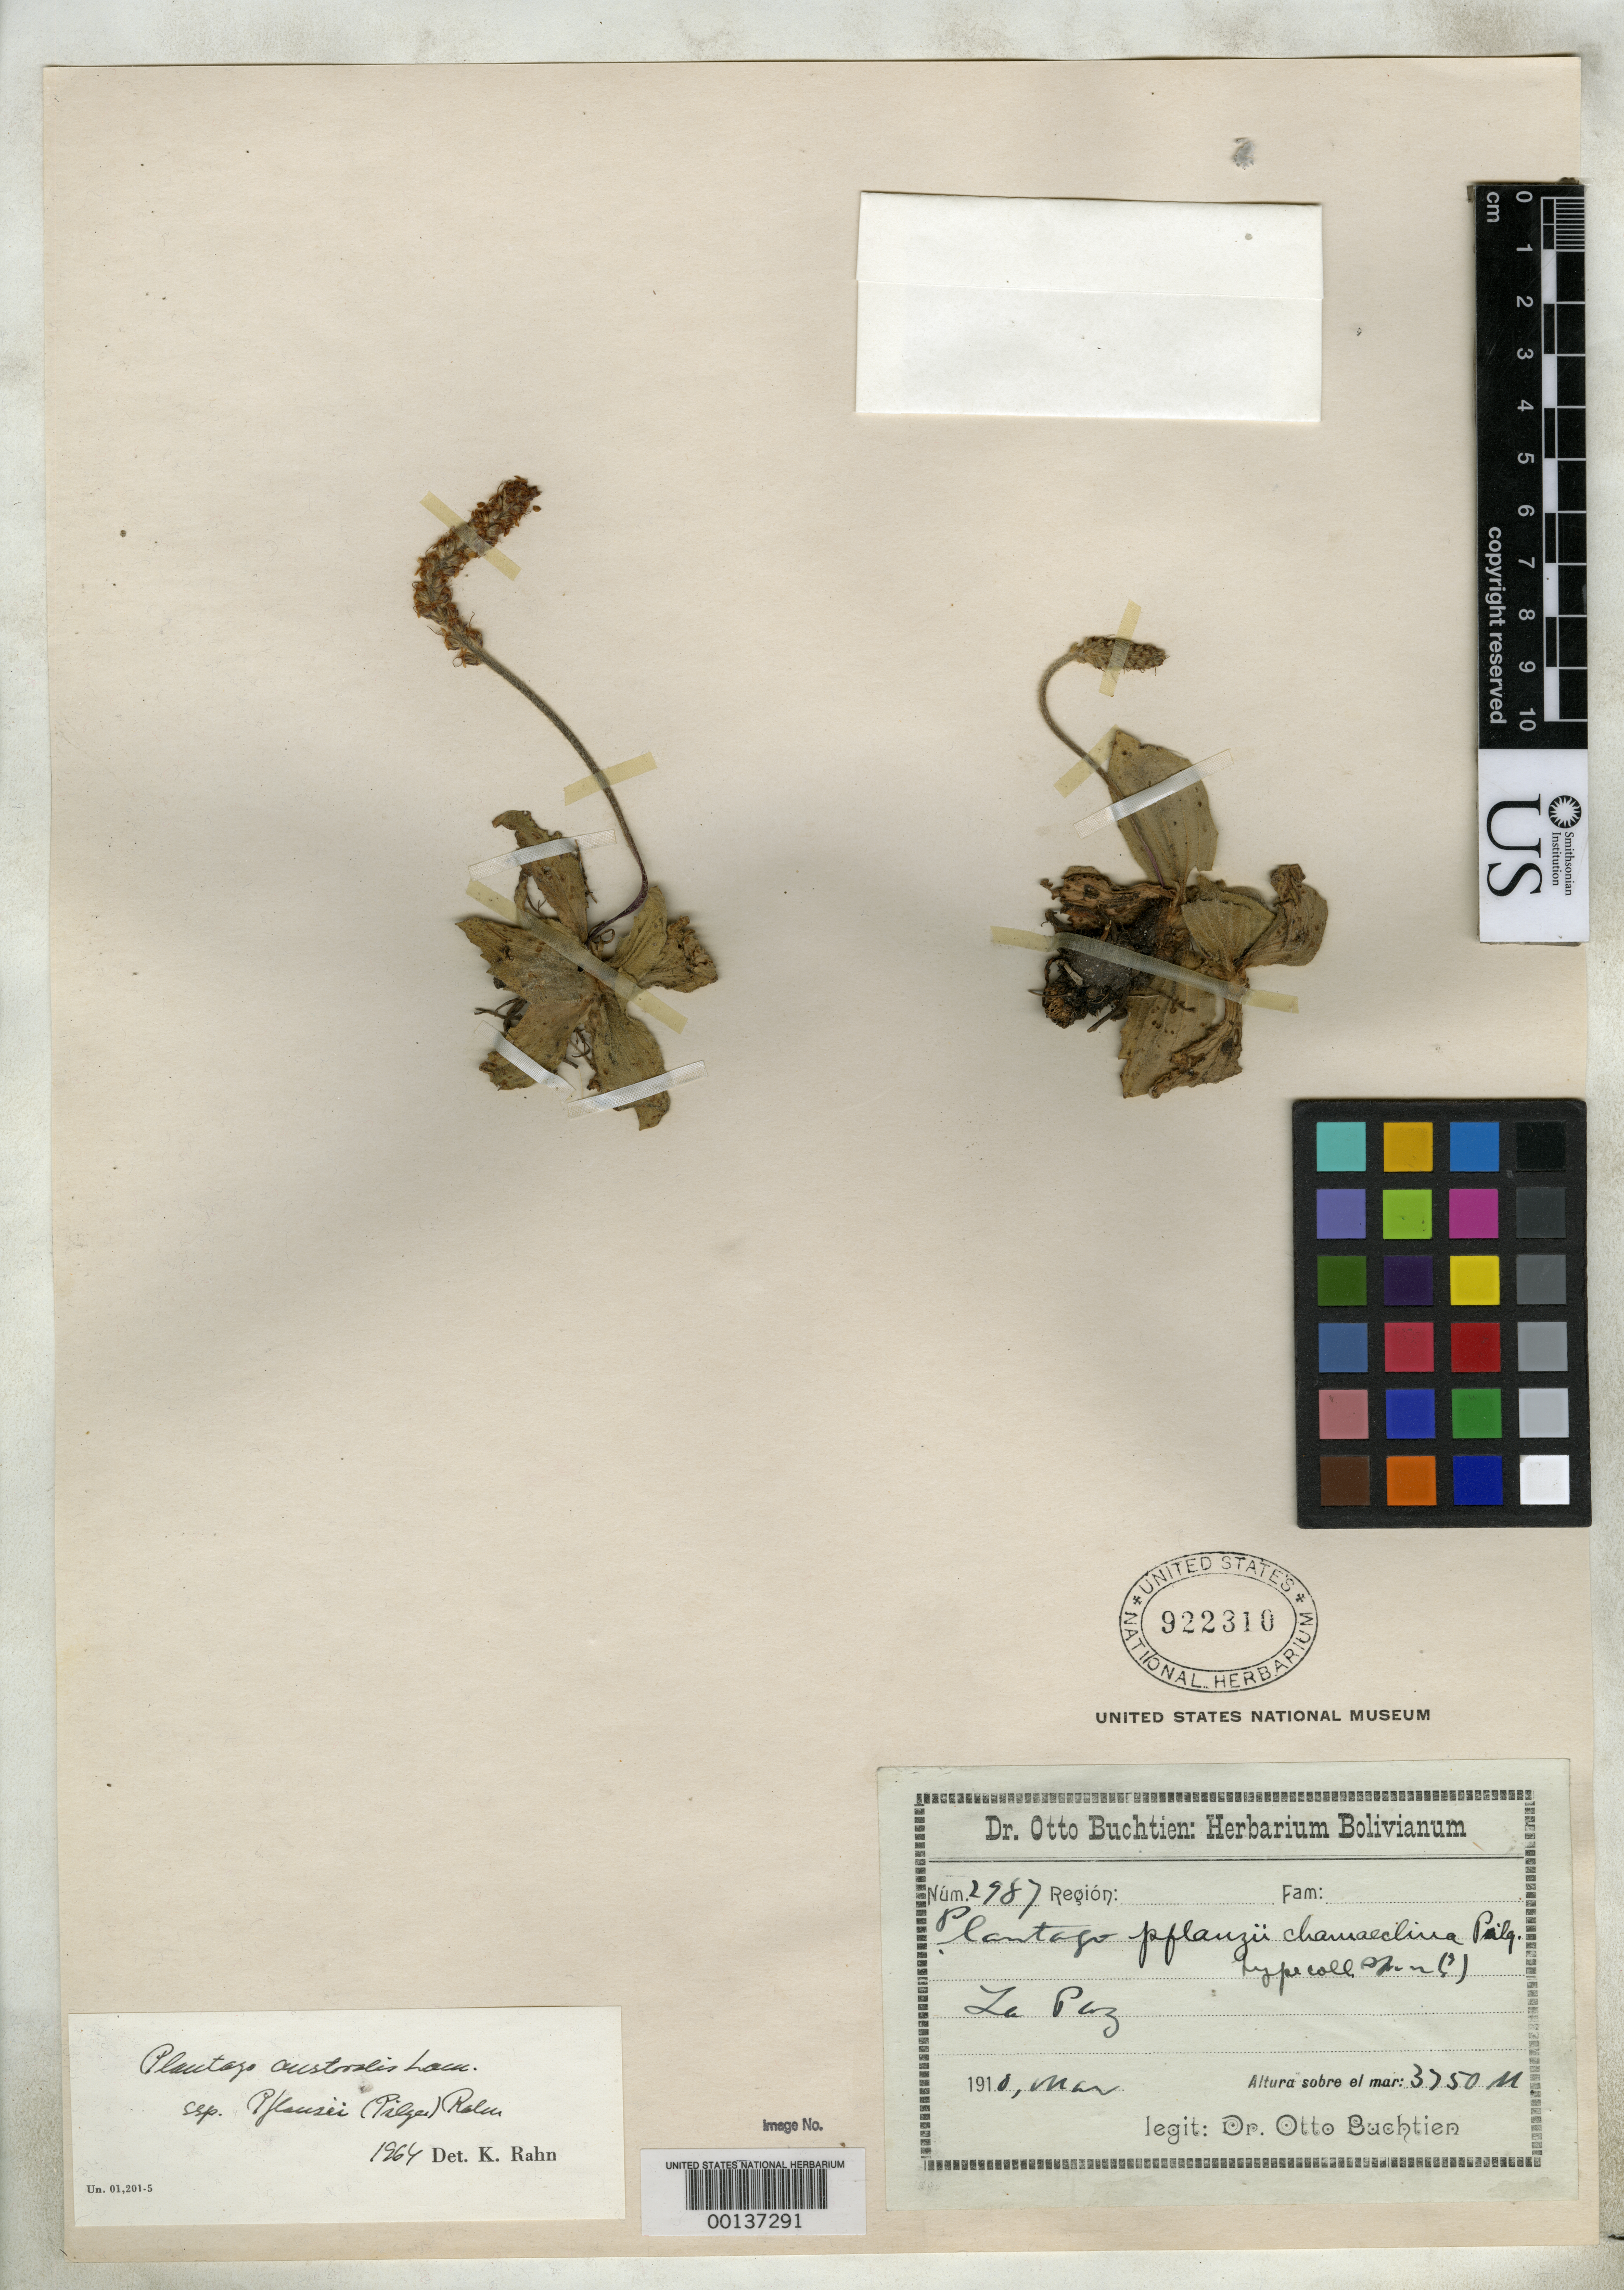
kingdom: Plantae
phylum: Tracheophyta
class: Magnoliopsida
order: Lamiales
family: Plantaginaceae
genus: Plantago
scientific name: Plantago pflanzii var. chamaeclina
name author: Pilg.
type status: Isotype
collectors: O. Buchtien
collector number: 2987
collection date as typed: Mar 1910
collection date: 1910-03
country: Bolivia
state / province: La Paz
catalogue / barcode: US 922310